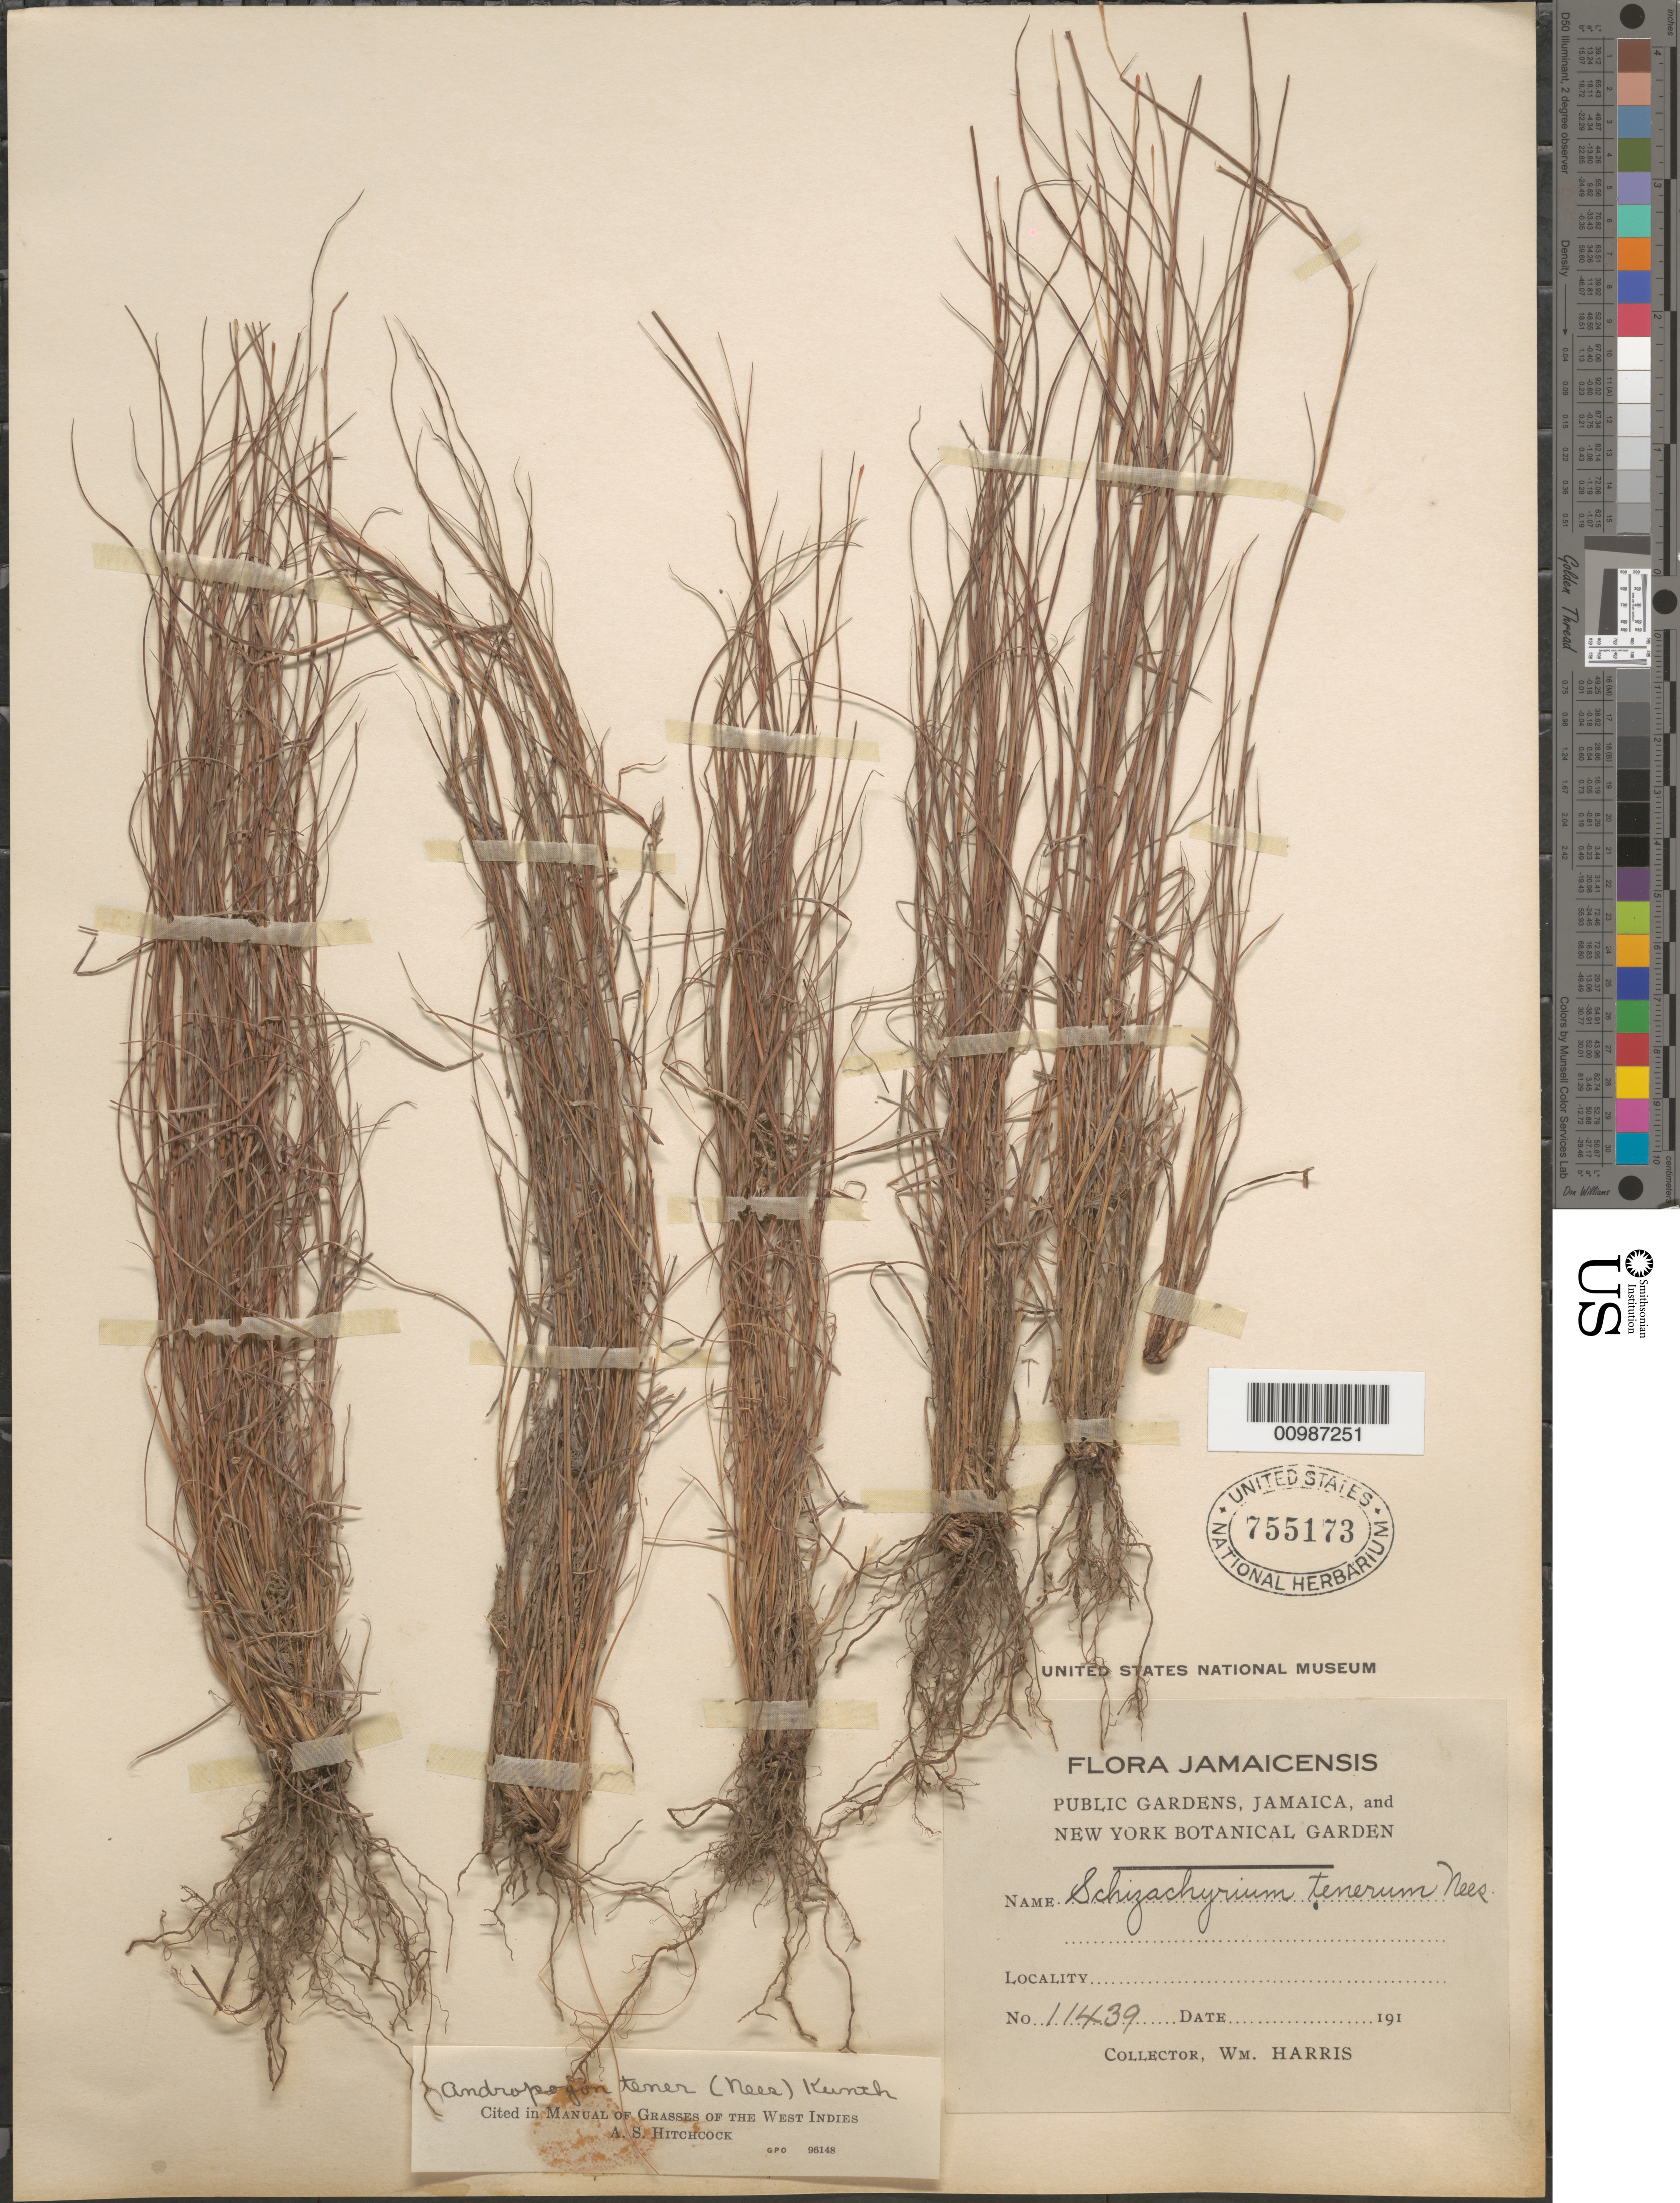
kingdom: Plantae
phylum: Tracheophyta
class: Liliopsida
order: Poales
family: Poaceae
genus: Andropogon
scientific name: Andropogon tener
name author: (Nees) Kunth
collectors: W. H. Harris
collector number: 11439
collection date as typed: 20 Nov 1912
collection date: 1912-11-20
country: Jamaica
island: Jamaica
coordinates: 0 N, 0 E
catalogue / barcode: US 755173